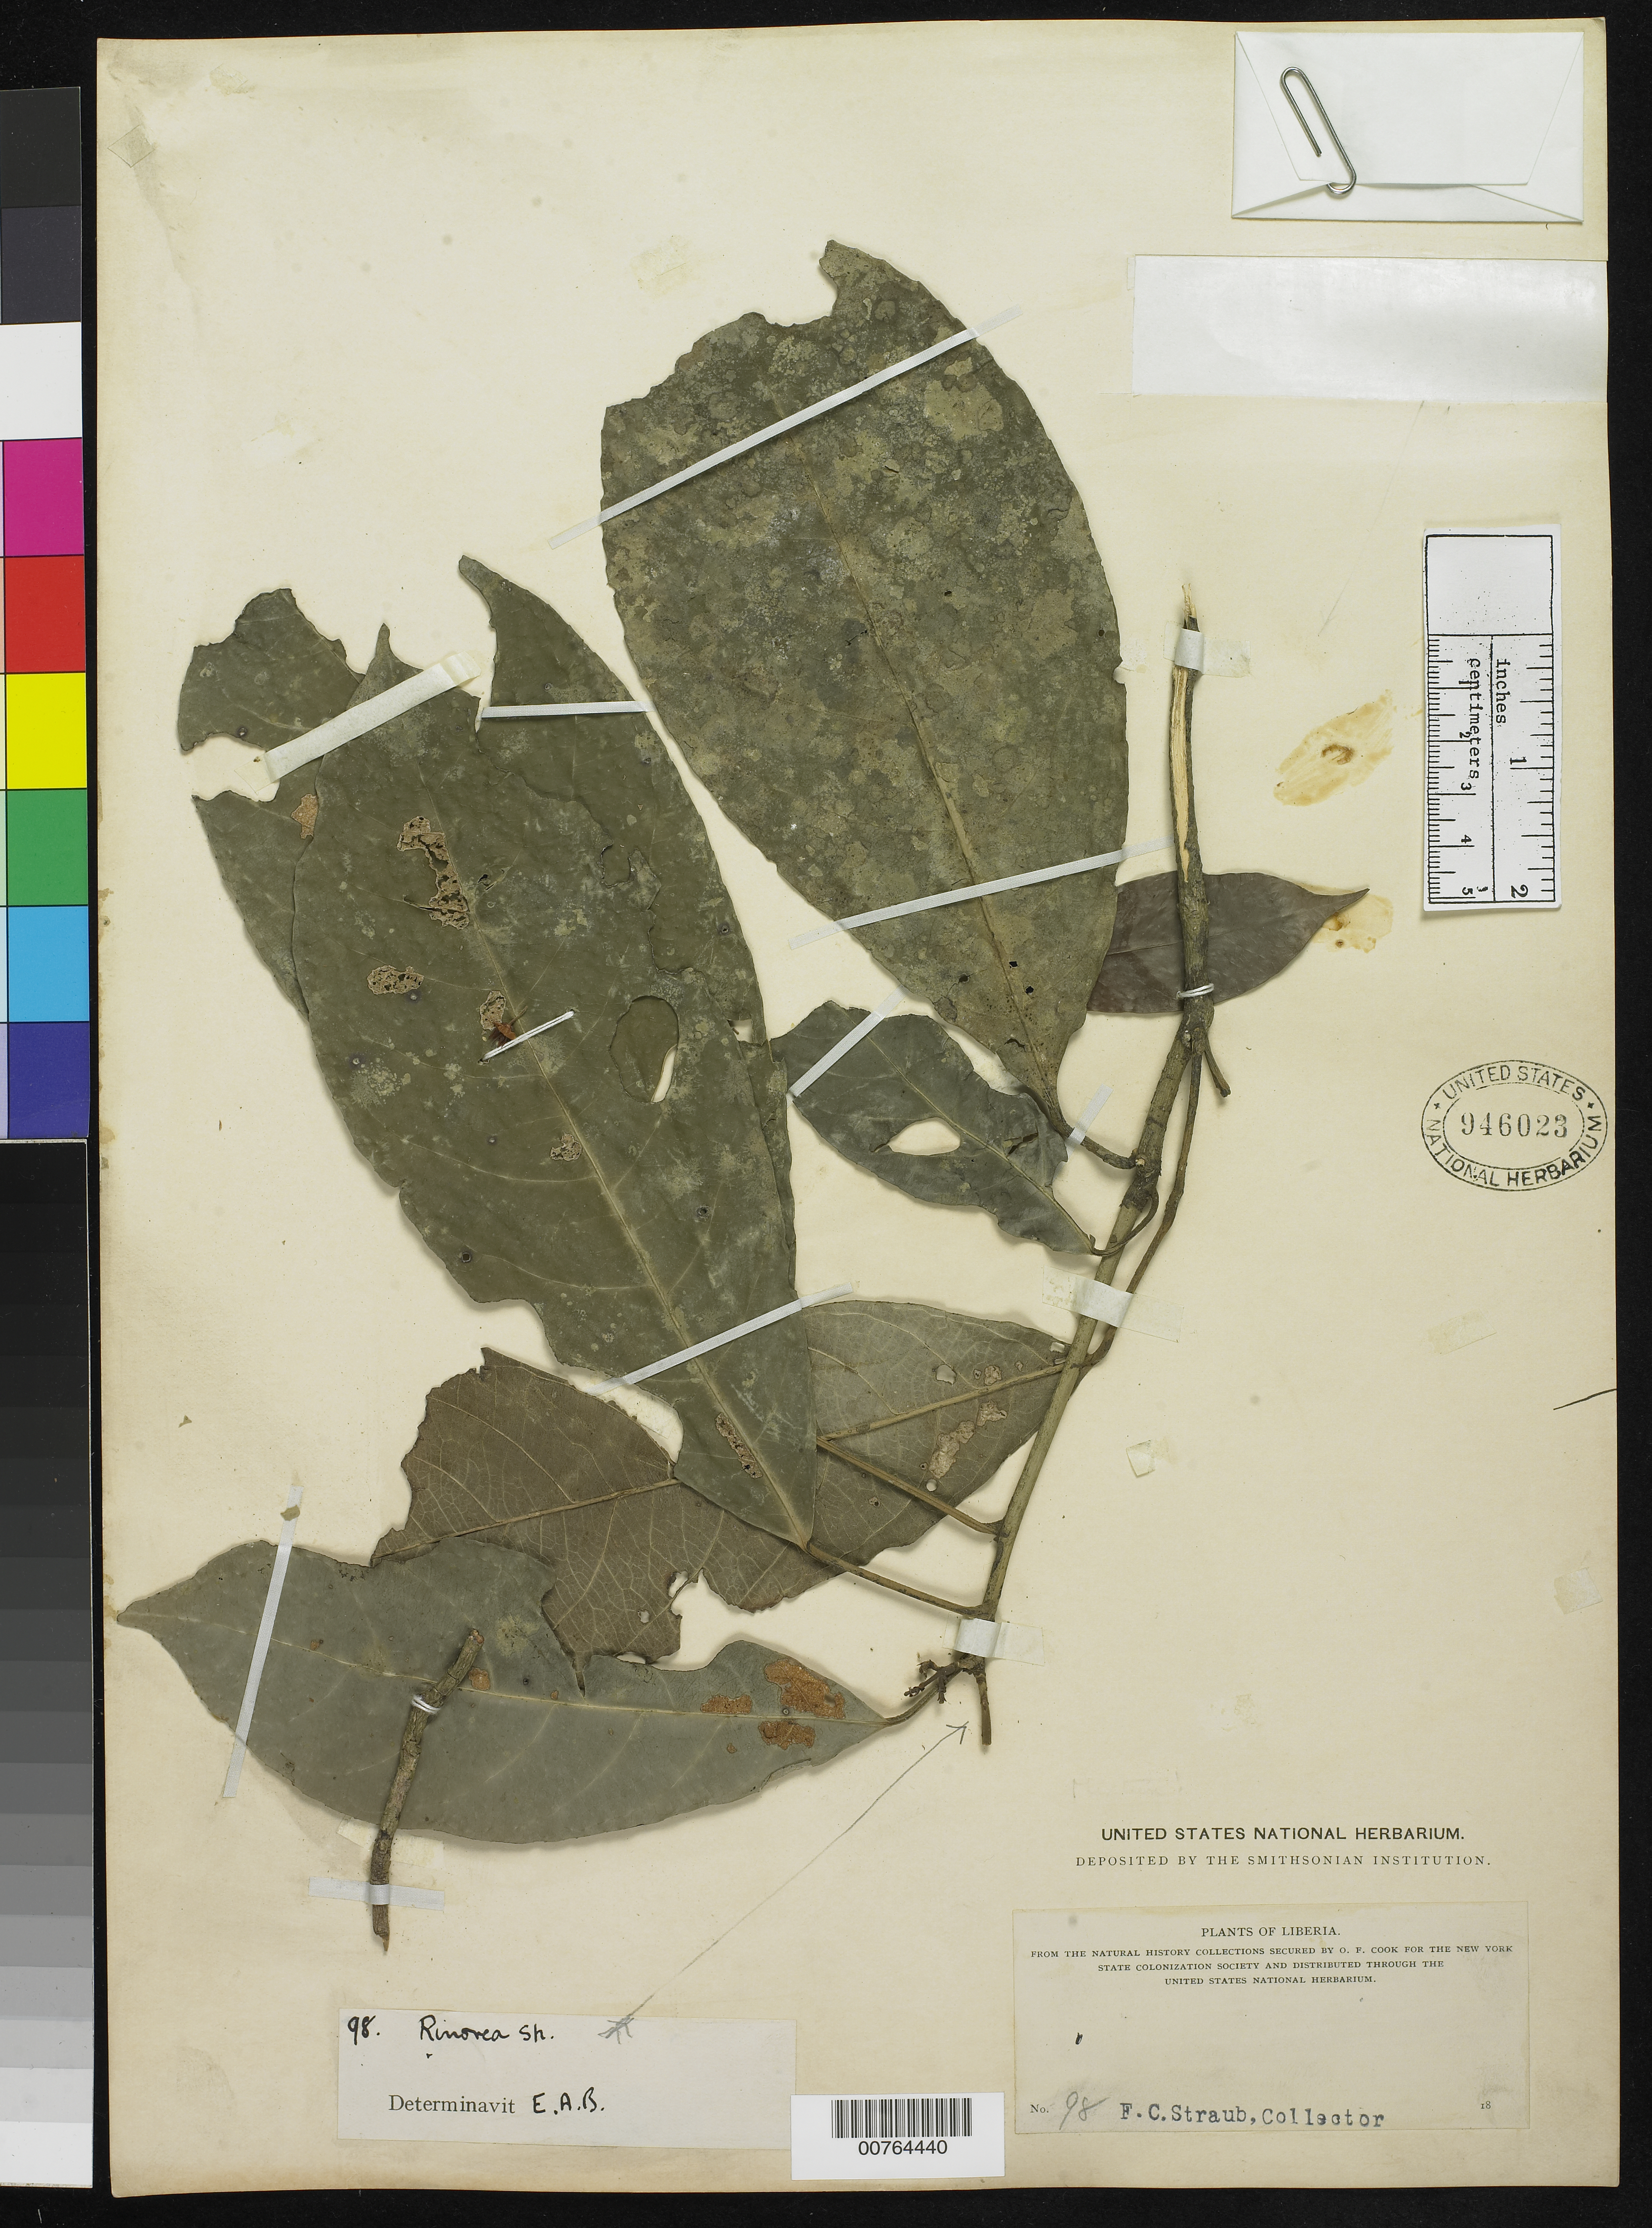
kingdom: Plantae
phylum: Tracheophyta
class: Magnoliopsida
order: Malpighiales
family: Violaceae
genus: Rinorea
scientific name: Rinorea sp.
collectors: F. Straub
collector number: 98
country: Liberia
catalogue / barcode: US 946023